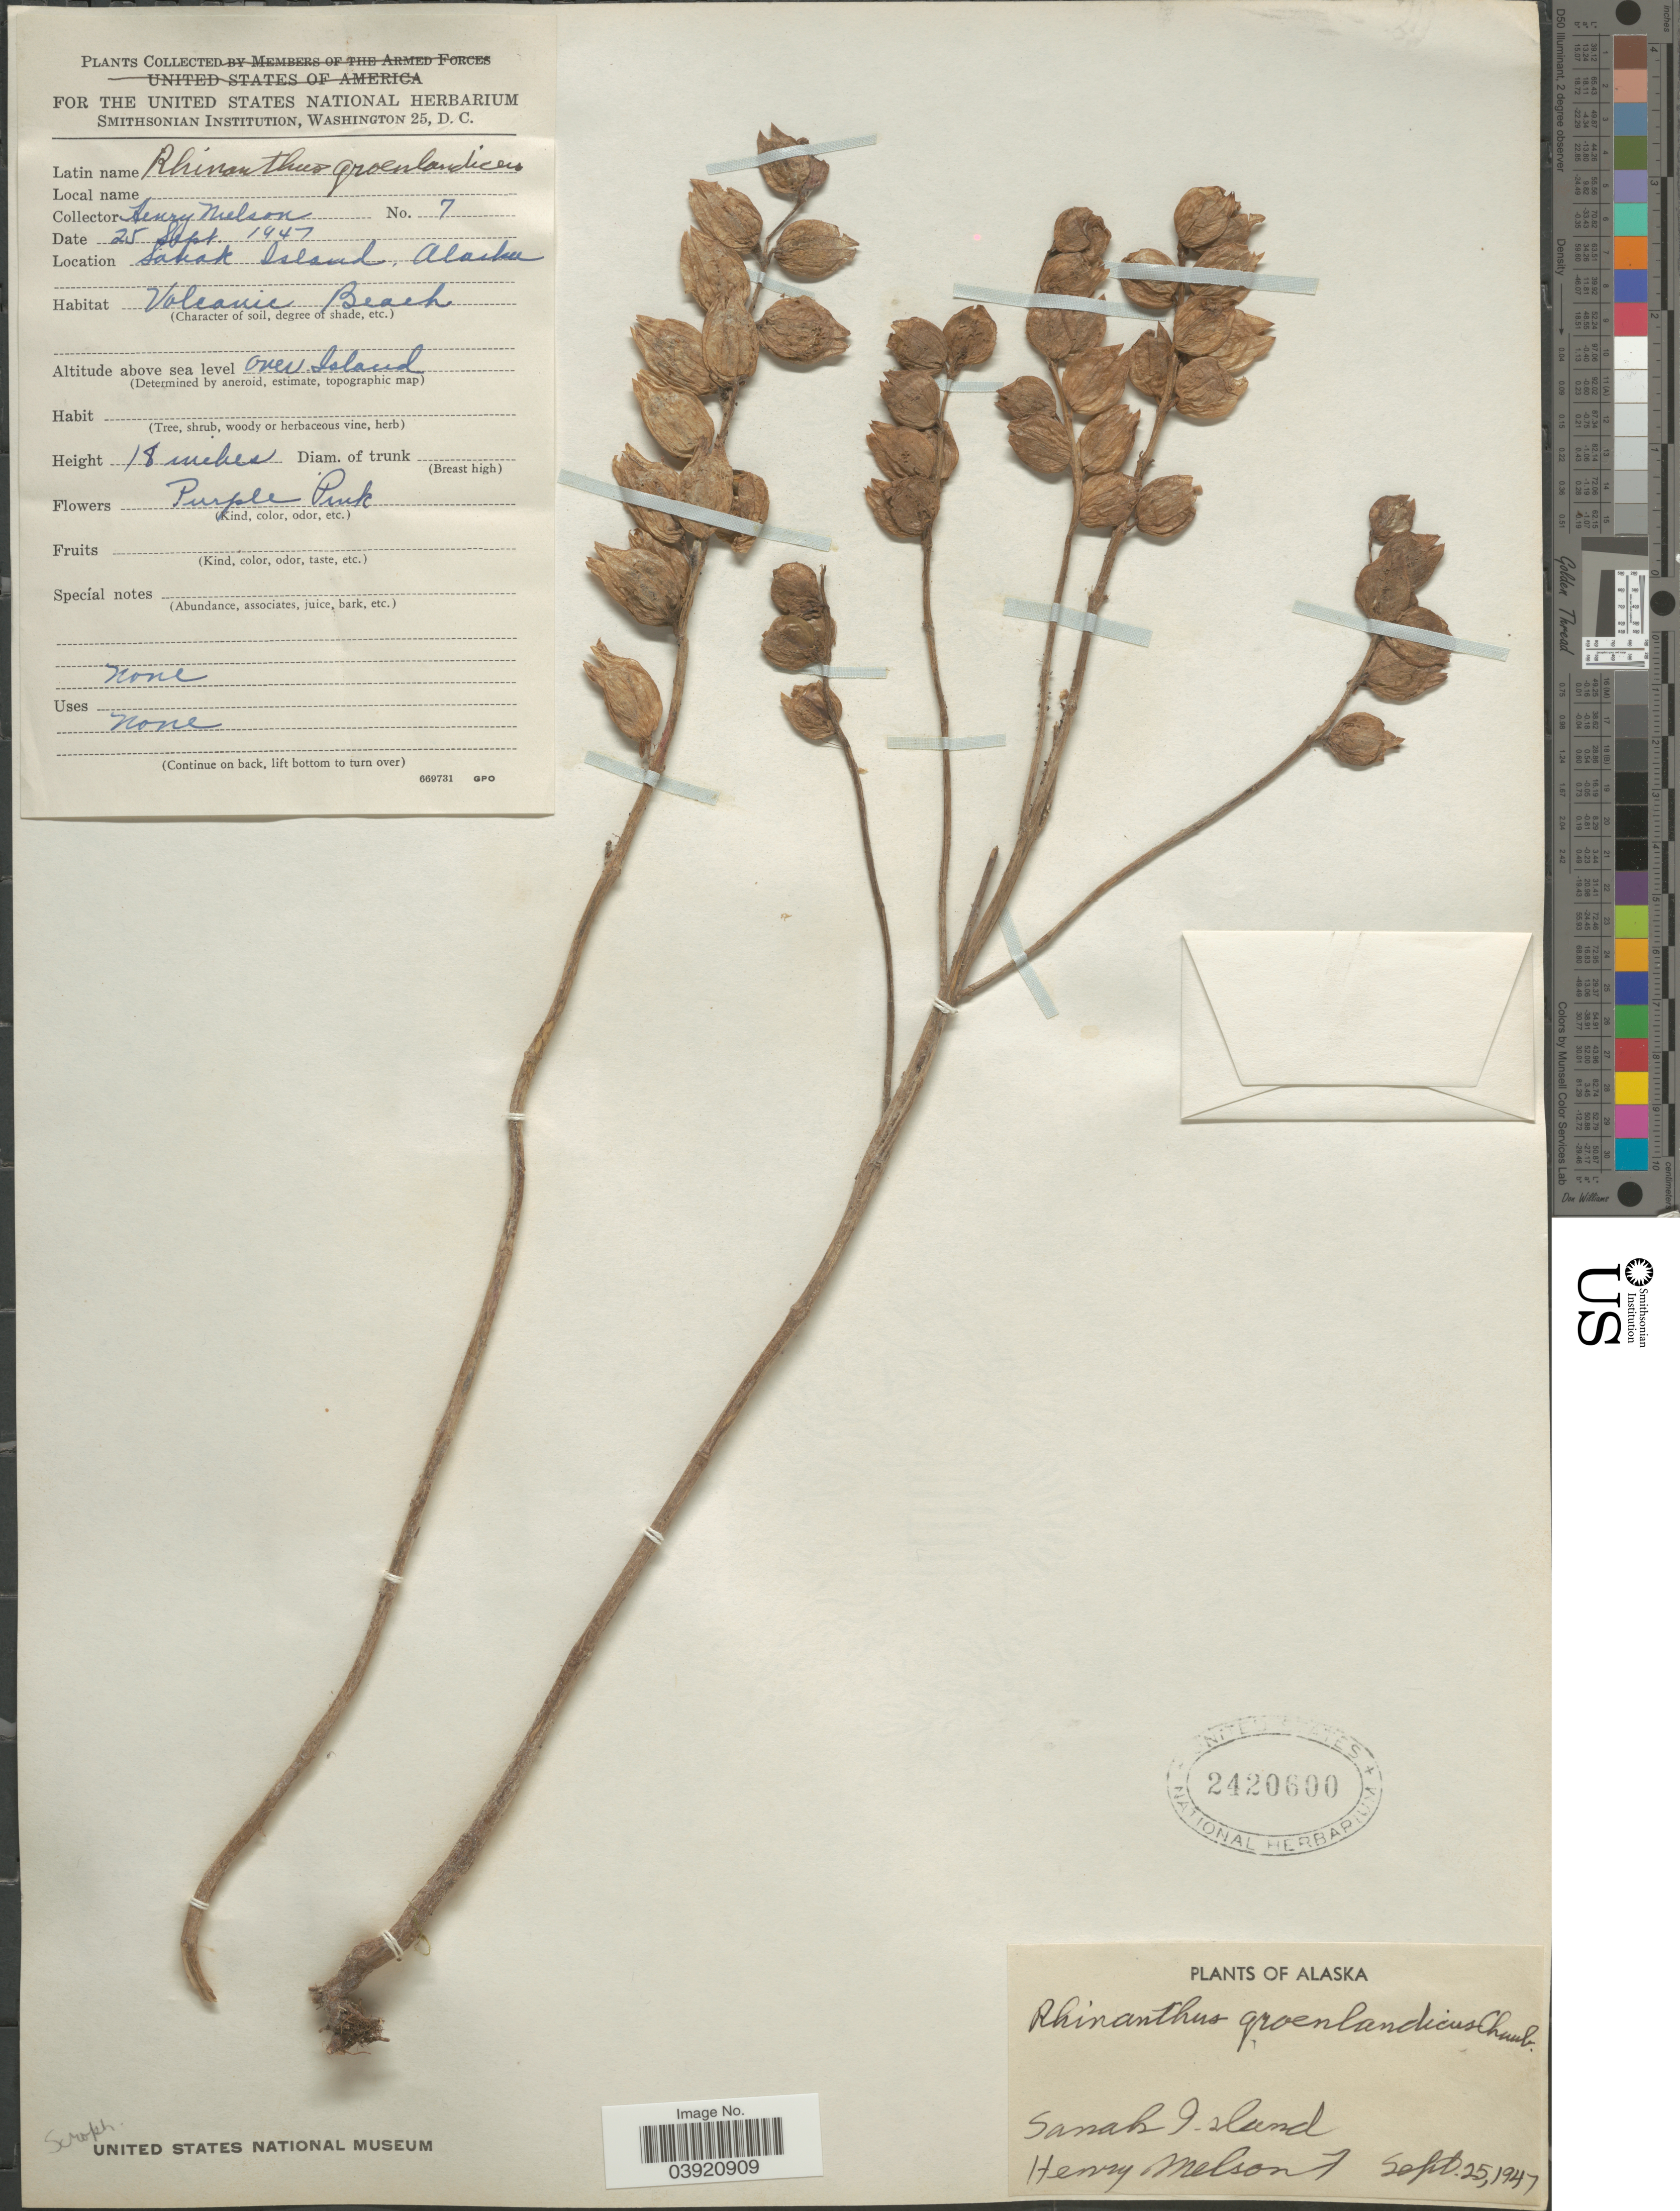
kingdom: Plantae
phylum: Tracheophyta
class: Magnoliopsida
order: Lamiales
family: Orobanchaceae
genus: Rhinanthus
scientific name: Rhinanthus minor subsp. groenlandicus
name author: (Chabert) Neum.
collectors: H. Nelson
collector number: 7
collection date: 1947-09-25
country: United States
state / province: Alaska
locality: Sanah Island.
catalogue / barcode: US 2420600